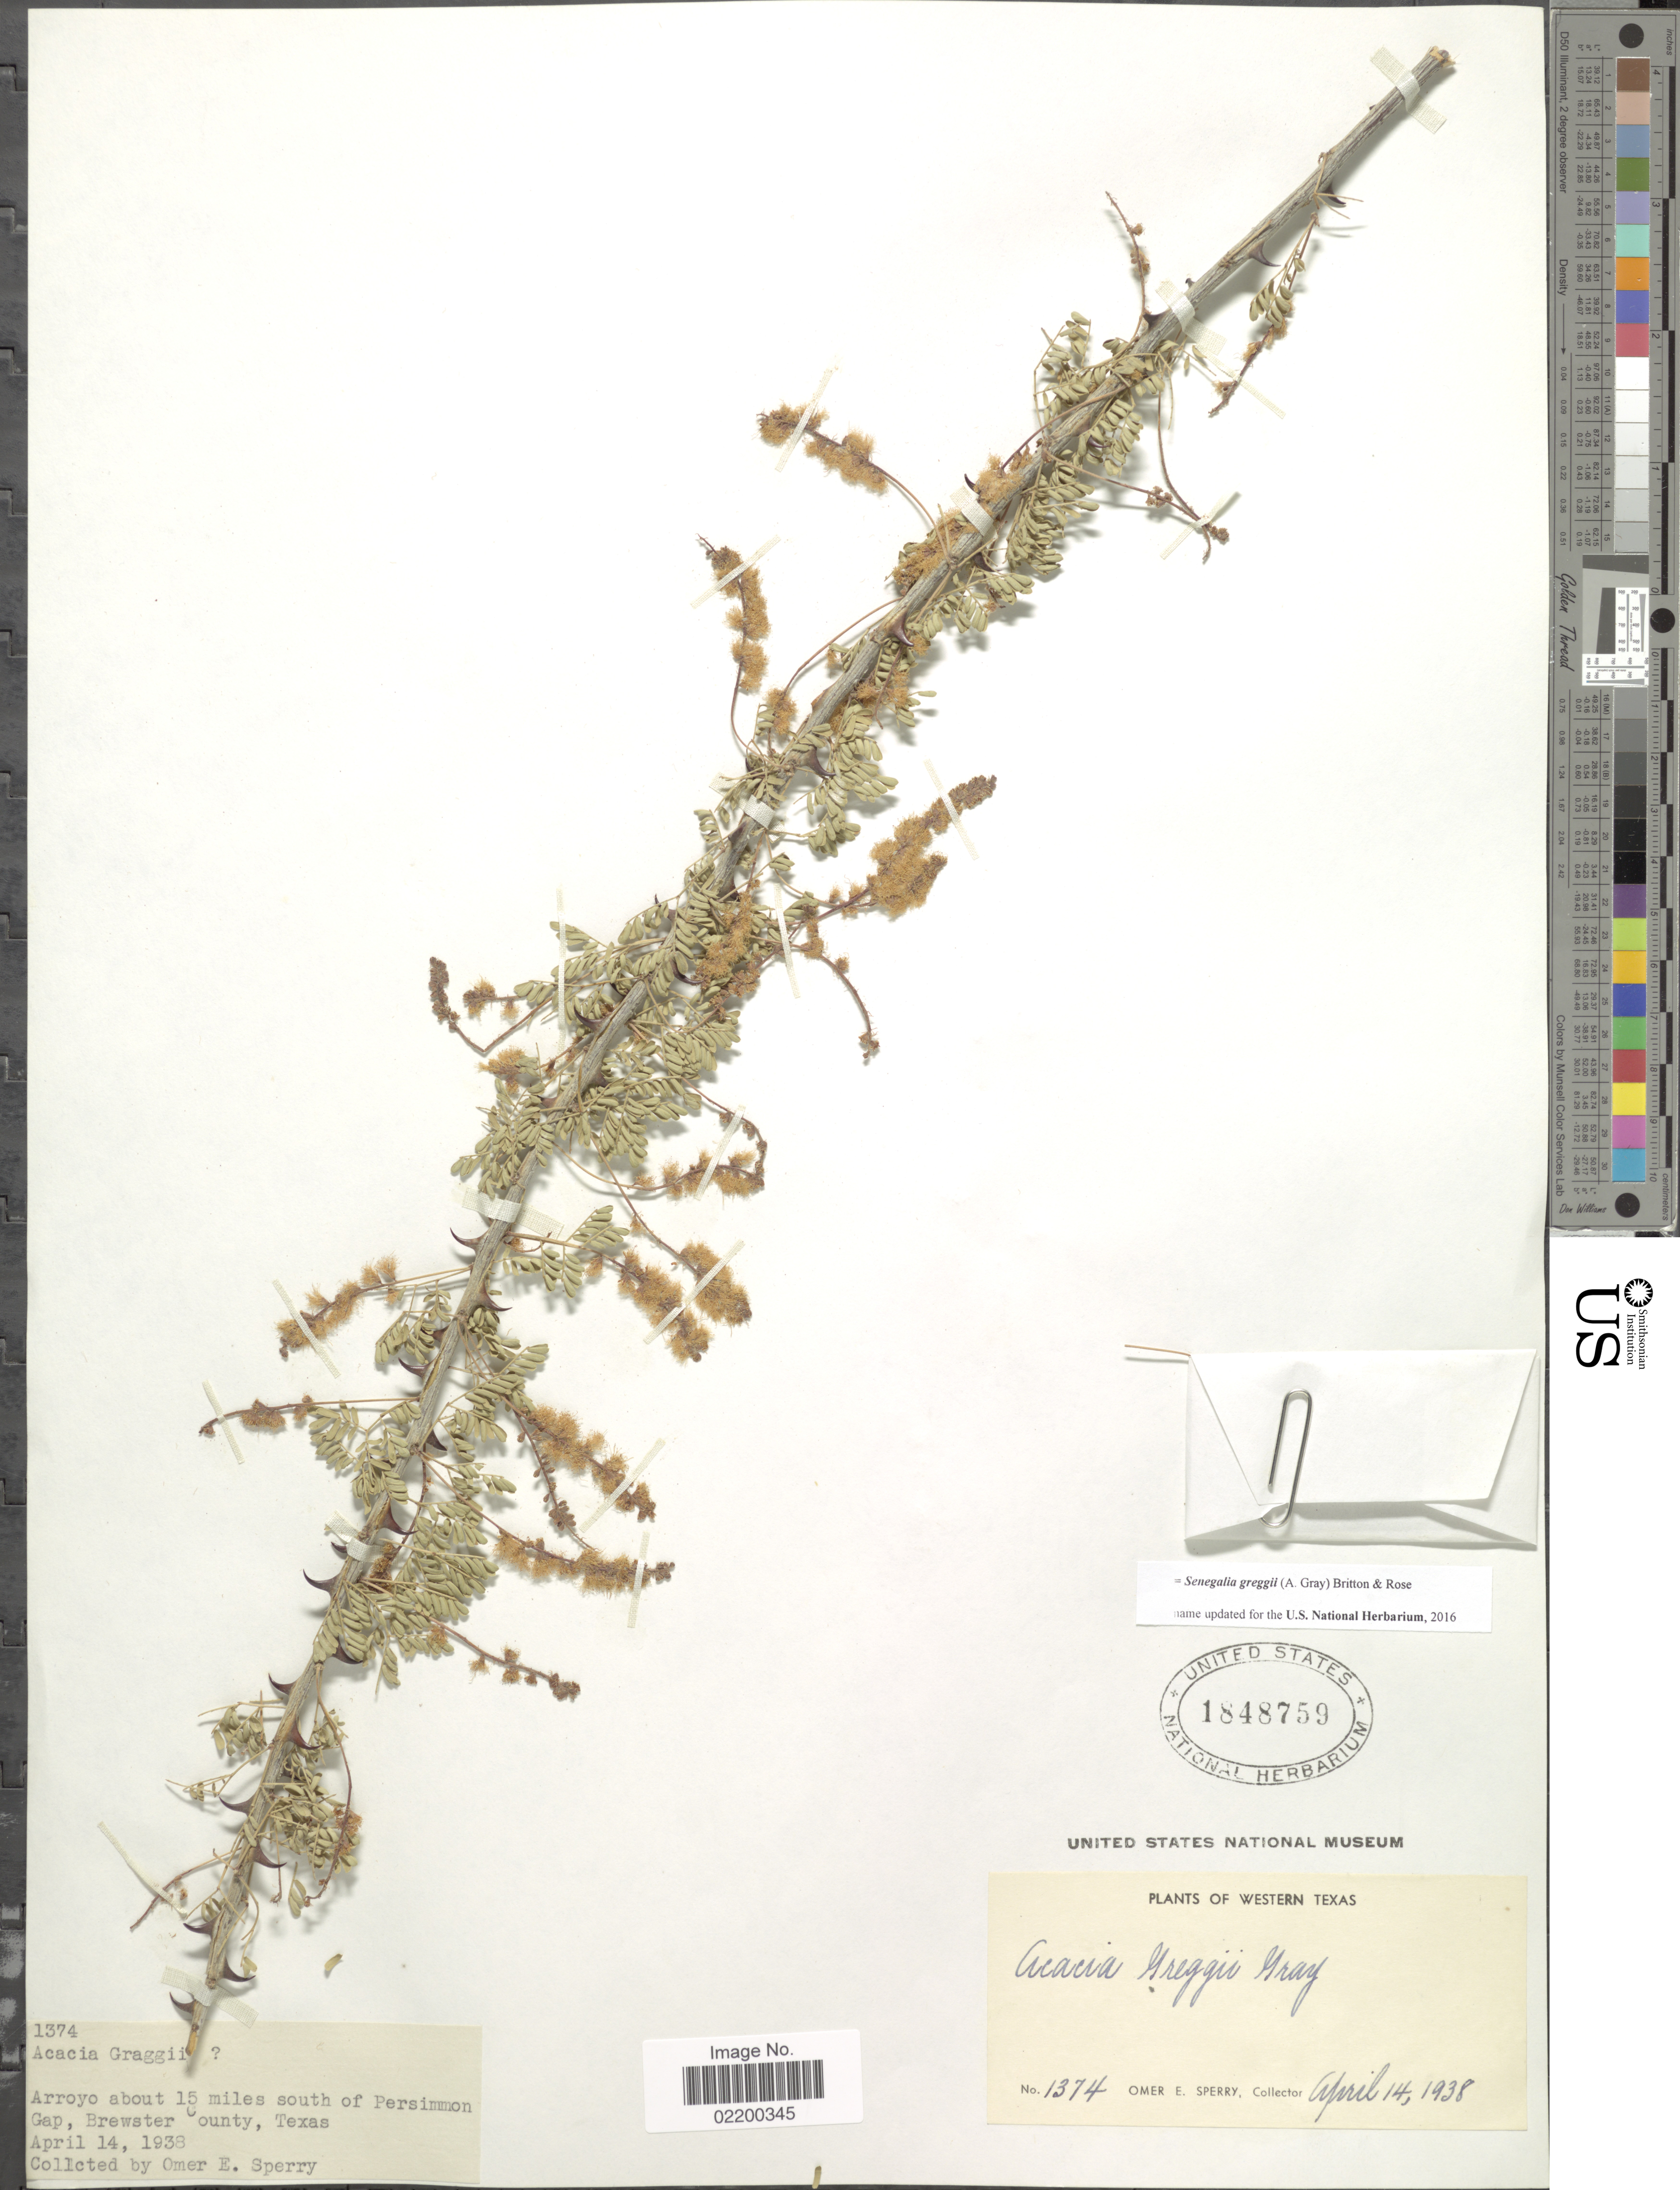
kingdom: Plantae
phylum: Tracheophyta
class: Magnoliopsida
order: Fabales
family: Fabaceae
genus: Senegalia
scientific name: Senegalia greggii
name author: (A. Gray) Britton & Rose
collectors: O. E. Sperry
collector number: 1374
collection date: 1938-04-14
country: United States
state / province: Texas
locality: Western Texas, Arroyo about 15 miles south of Persimmon Gap, Brewster County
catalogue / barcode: US 1848759